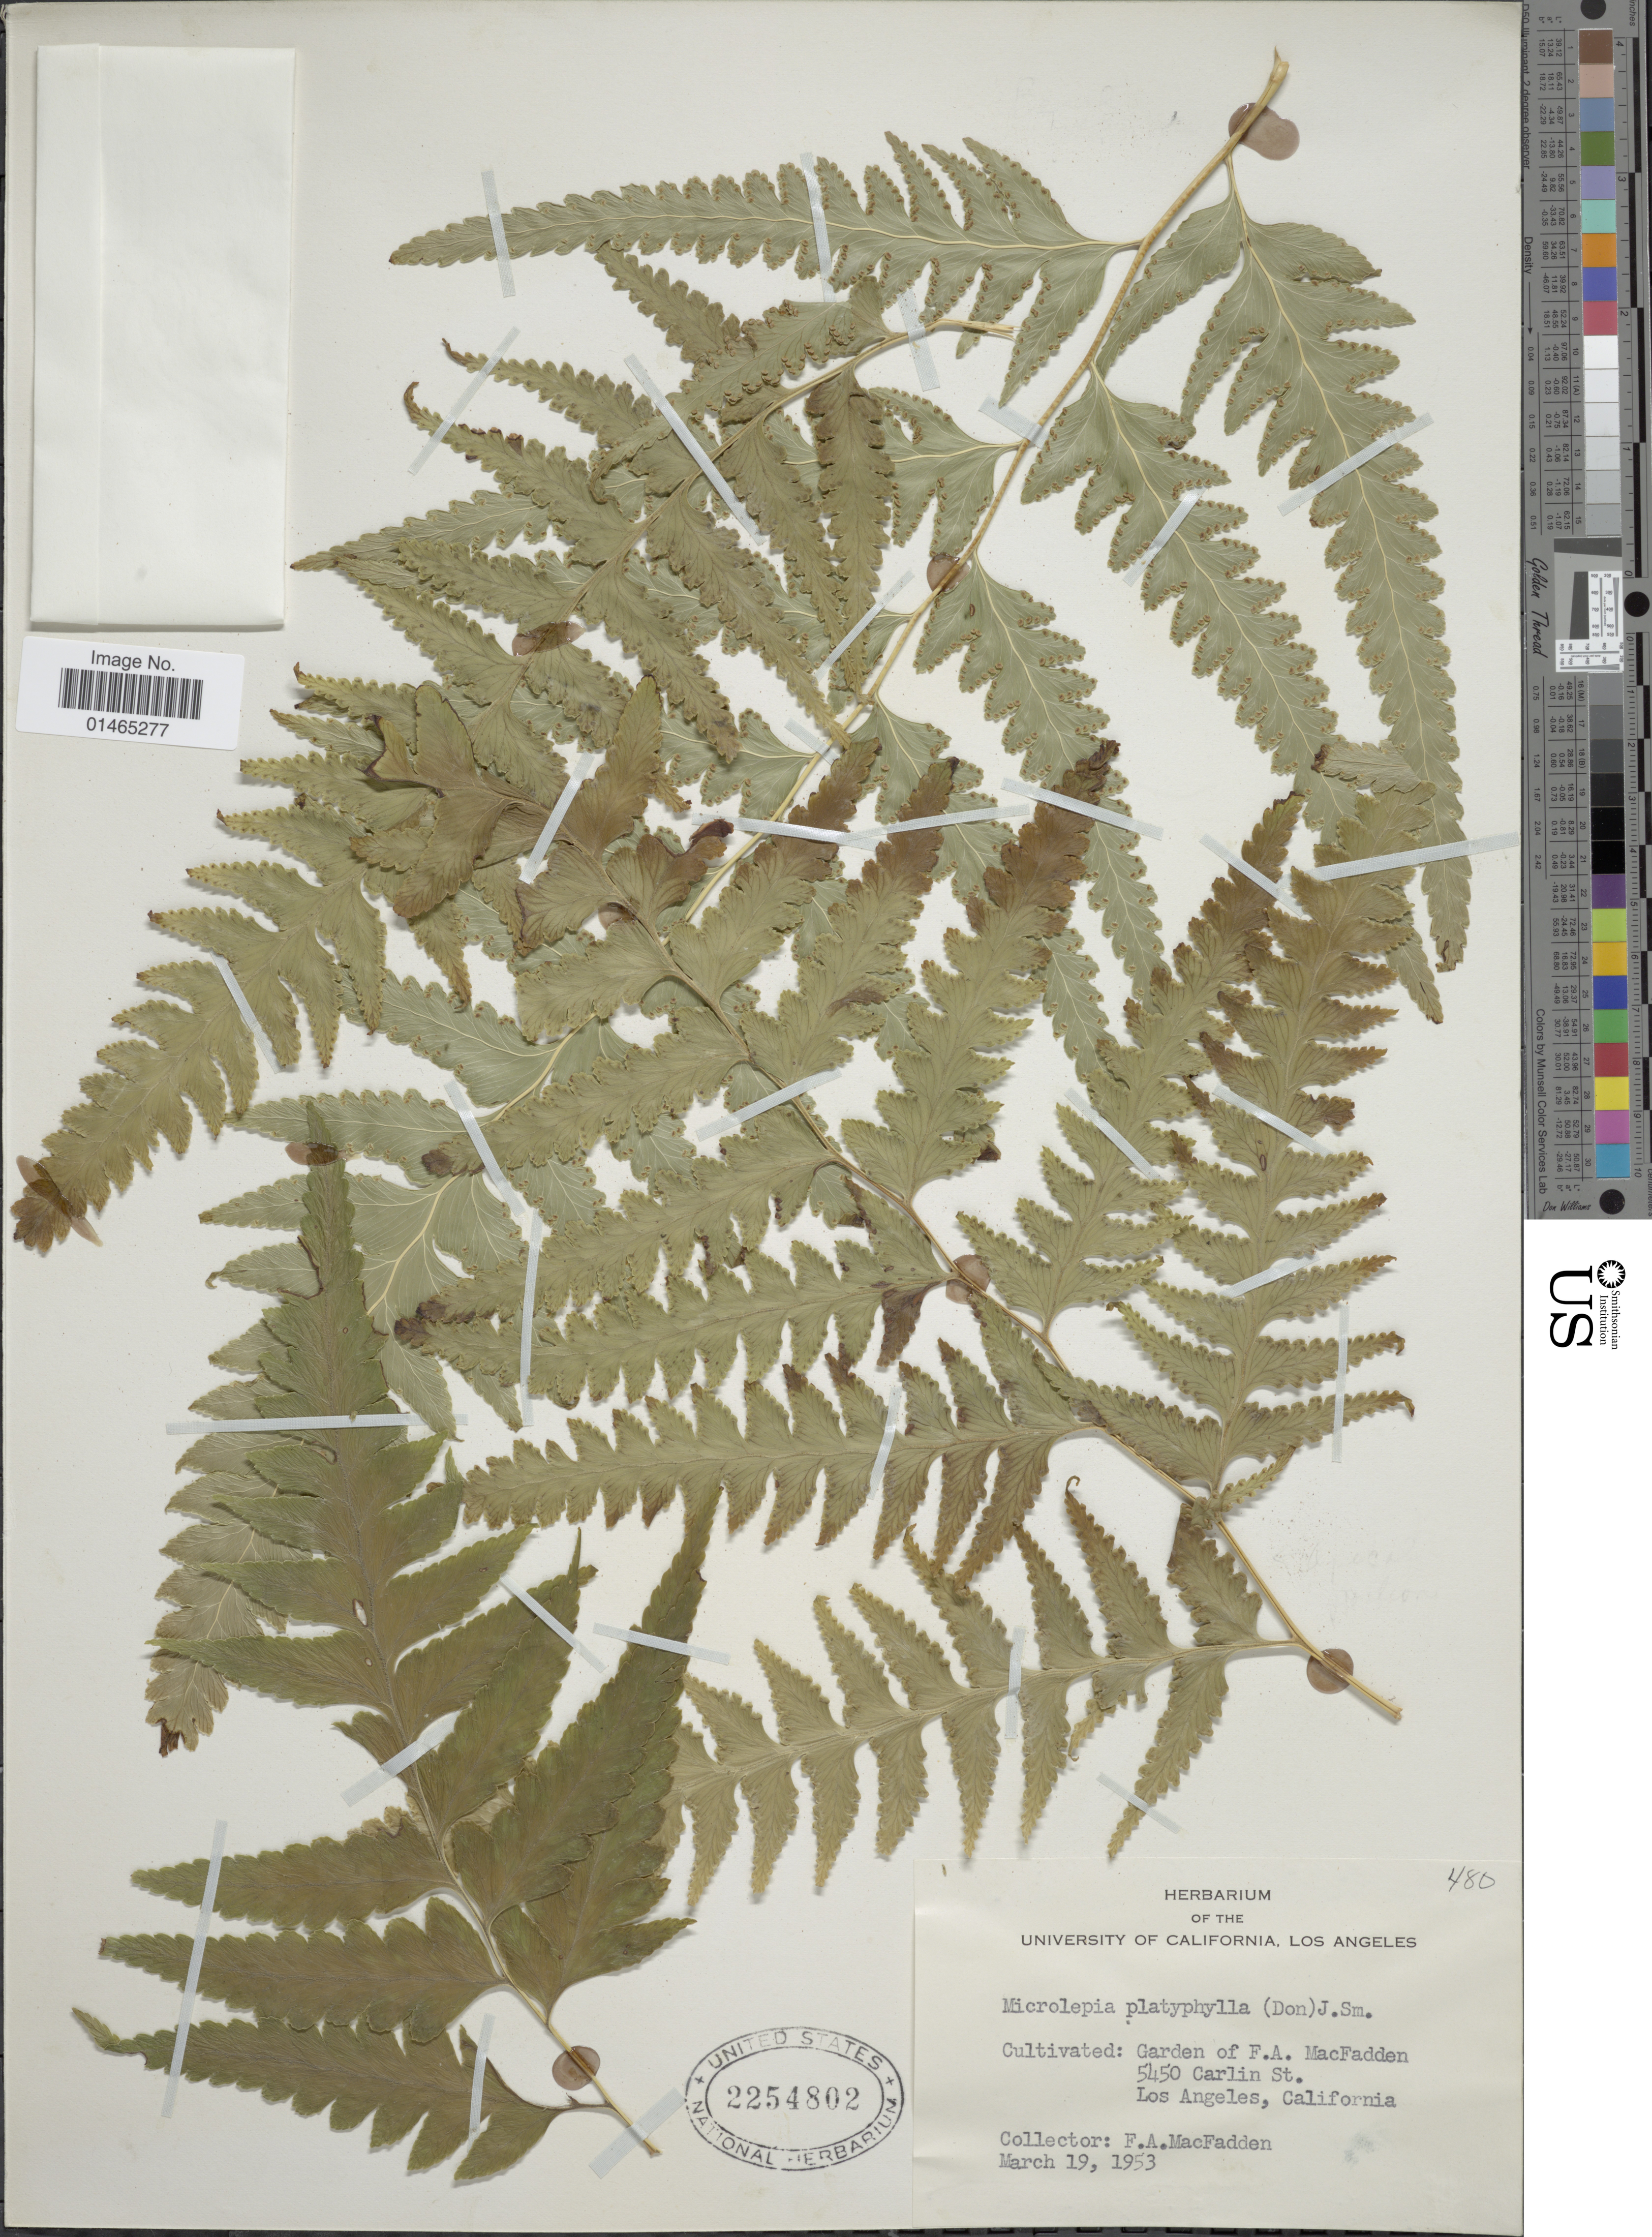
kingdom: Plantae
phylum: Tracheophyta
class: Polypodiopsida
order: Polypodiales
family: Dennstaedtiaceae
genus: Microlepia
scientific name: Microlepia platyphylla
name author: (D. Don) J. Sm.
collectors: F. MacFadden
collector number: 480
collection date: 1953-03-19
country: United States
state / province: California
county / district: Los Angeles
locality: Garden of F.A. MacFadden 5450 Carlin St. Los Angeles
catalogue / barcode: US 2254802